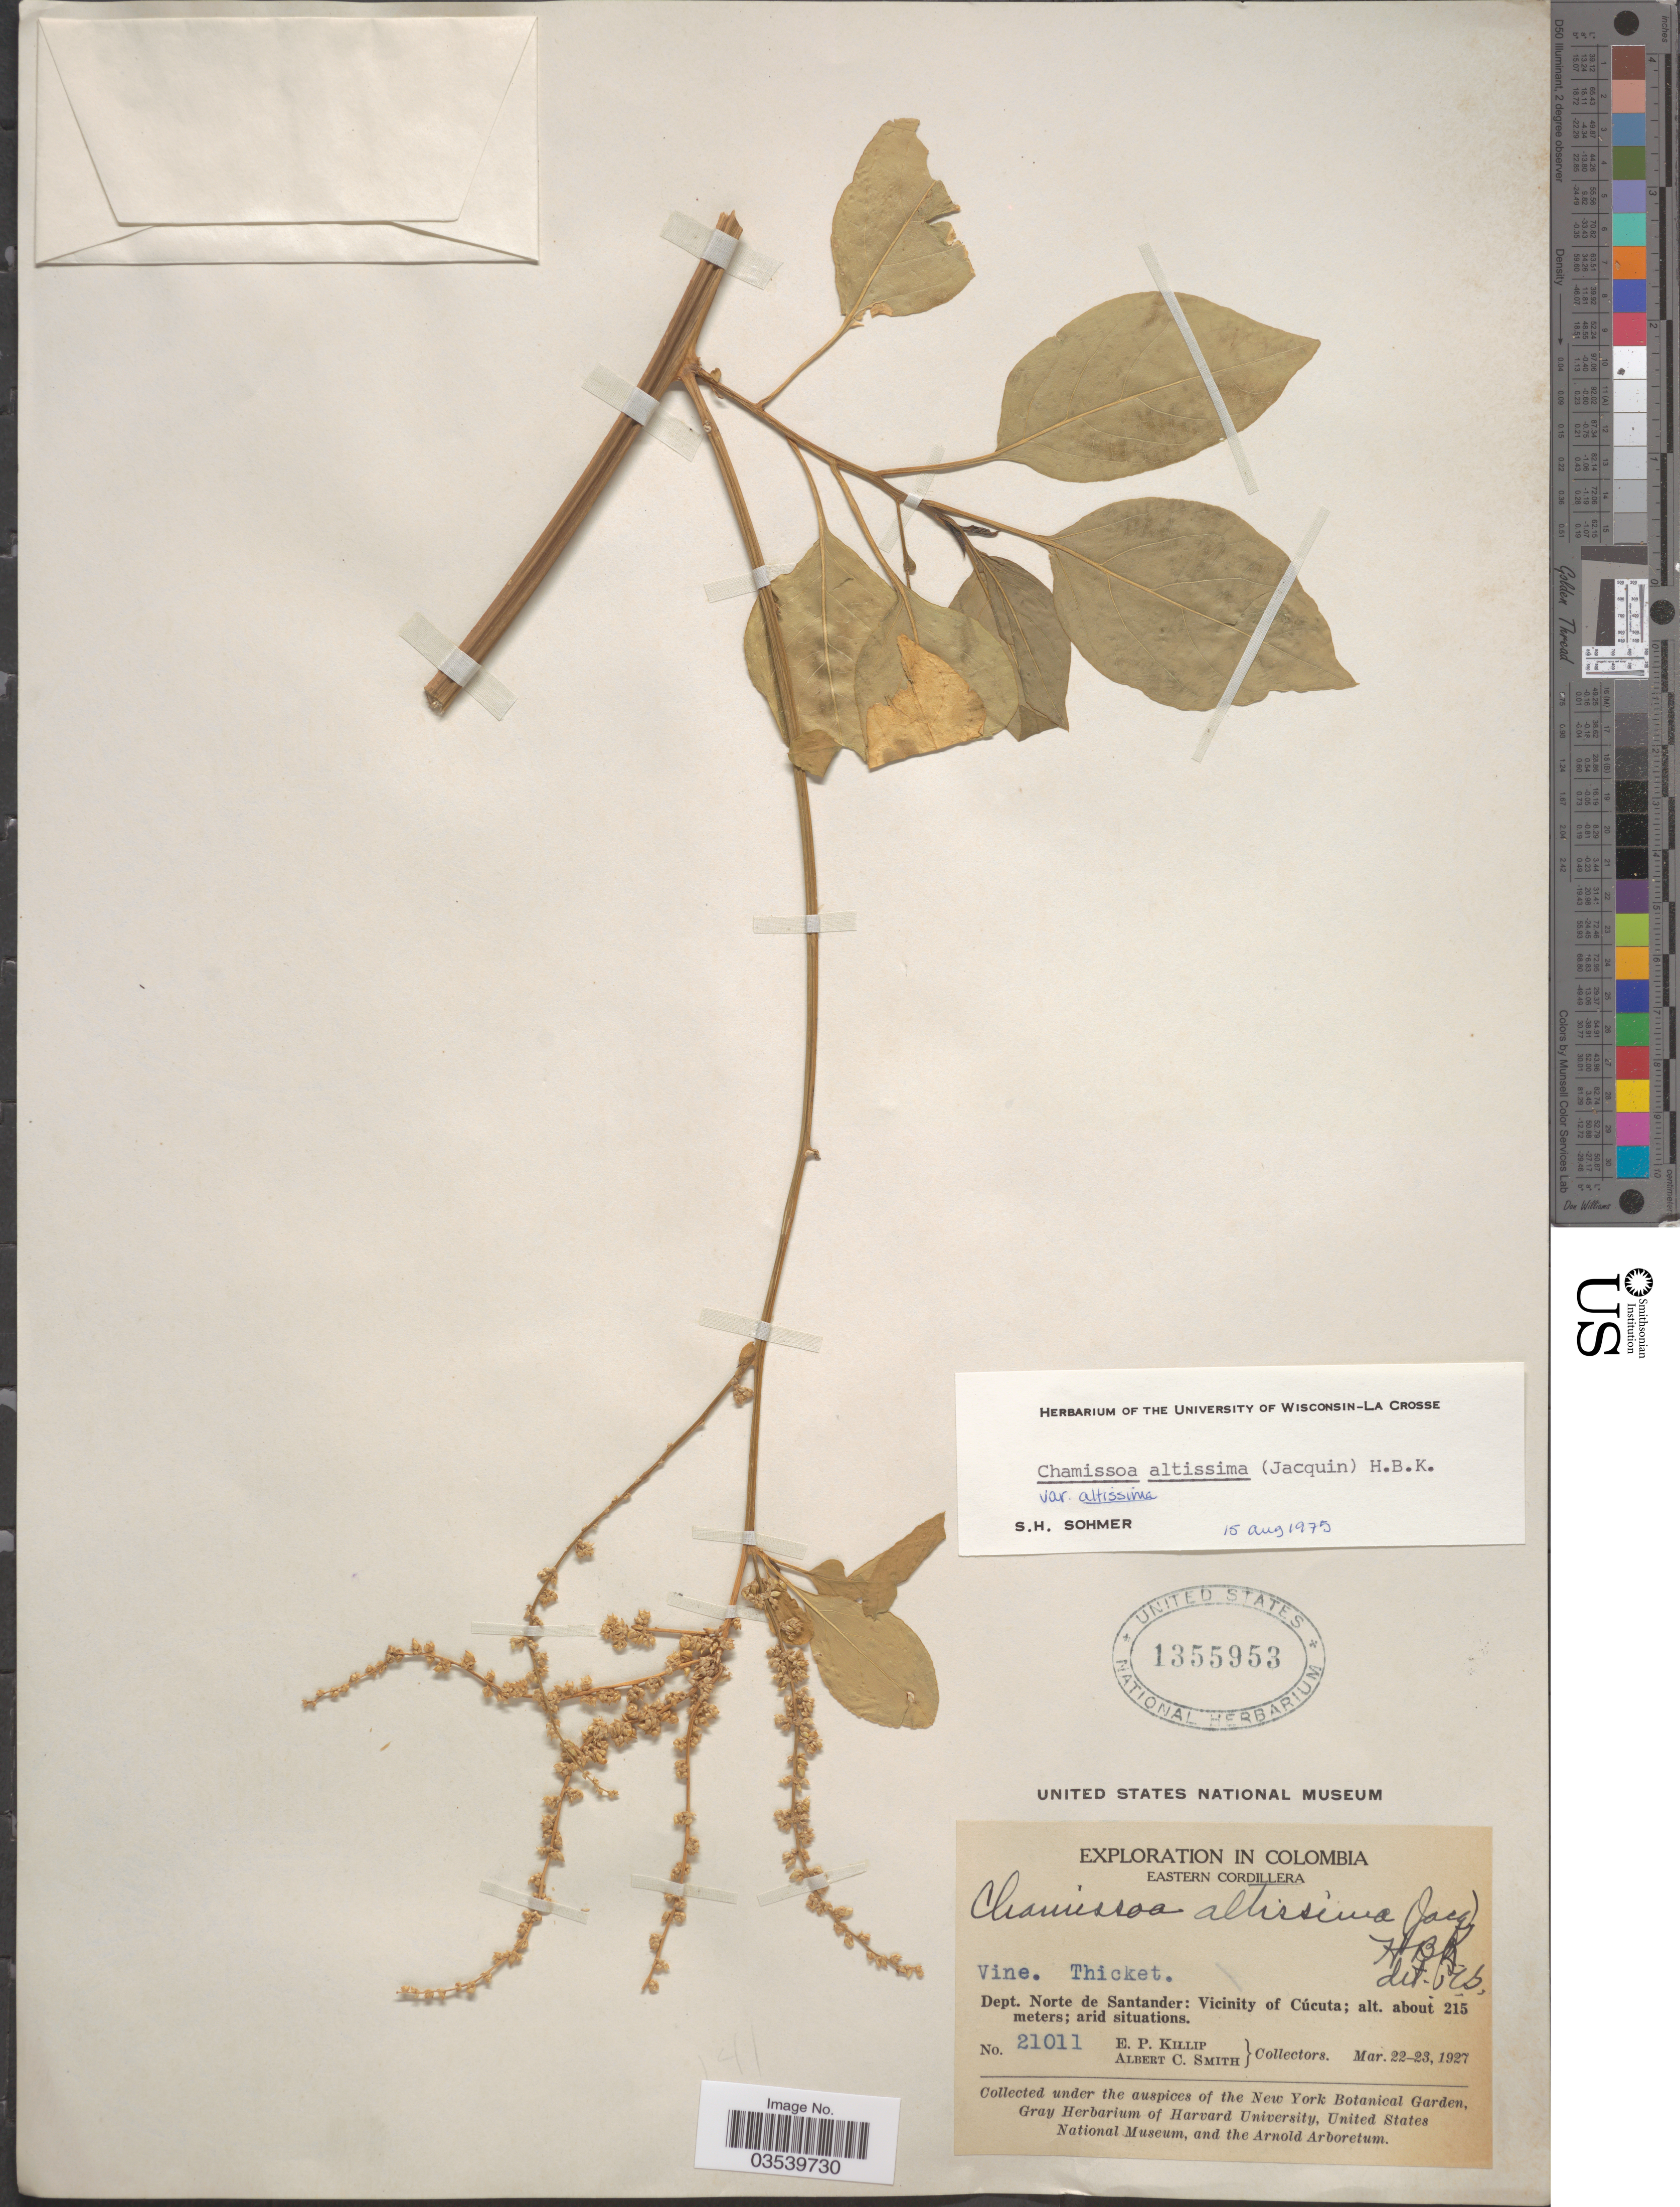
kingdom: Plantae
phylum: Tracheophyta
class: Magnoliopsida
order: Caryophyllales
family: Amaranthaceae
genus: Chamissoa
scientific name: Chamissoa altissima var. altissima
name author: (Jacq.) Kunth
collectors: E. P. Killip & A. C. Smith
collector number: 21011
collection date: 1927-03-22/1927-03-23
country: Colombia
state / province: Norte de Santander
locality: Eastern Cordillera. Dept. Norte de Santander: Vicinity of Cúcuta.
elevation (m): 215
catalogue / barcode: US 1355953